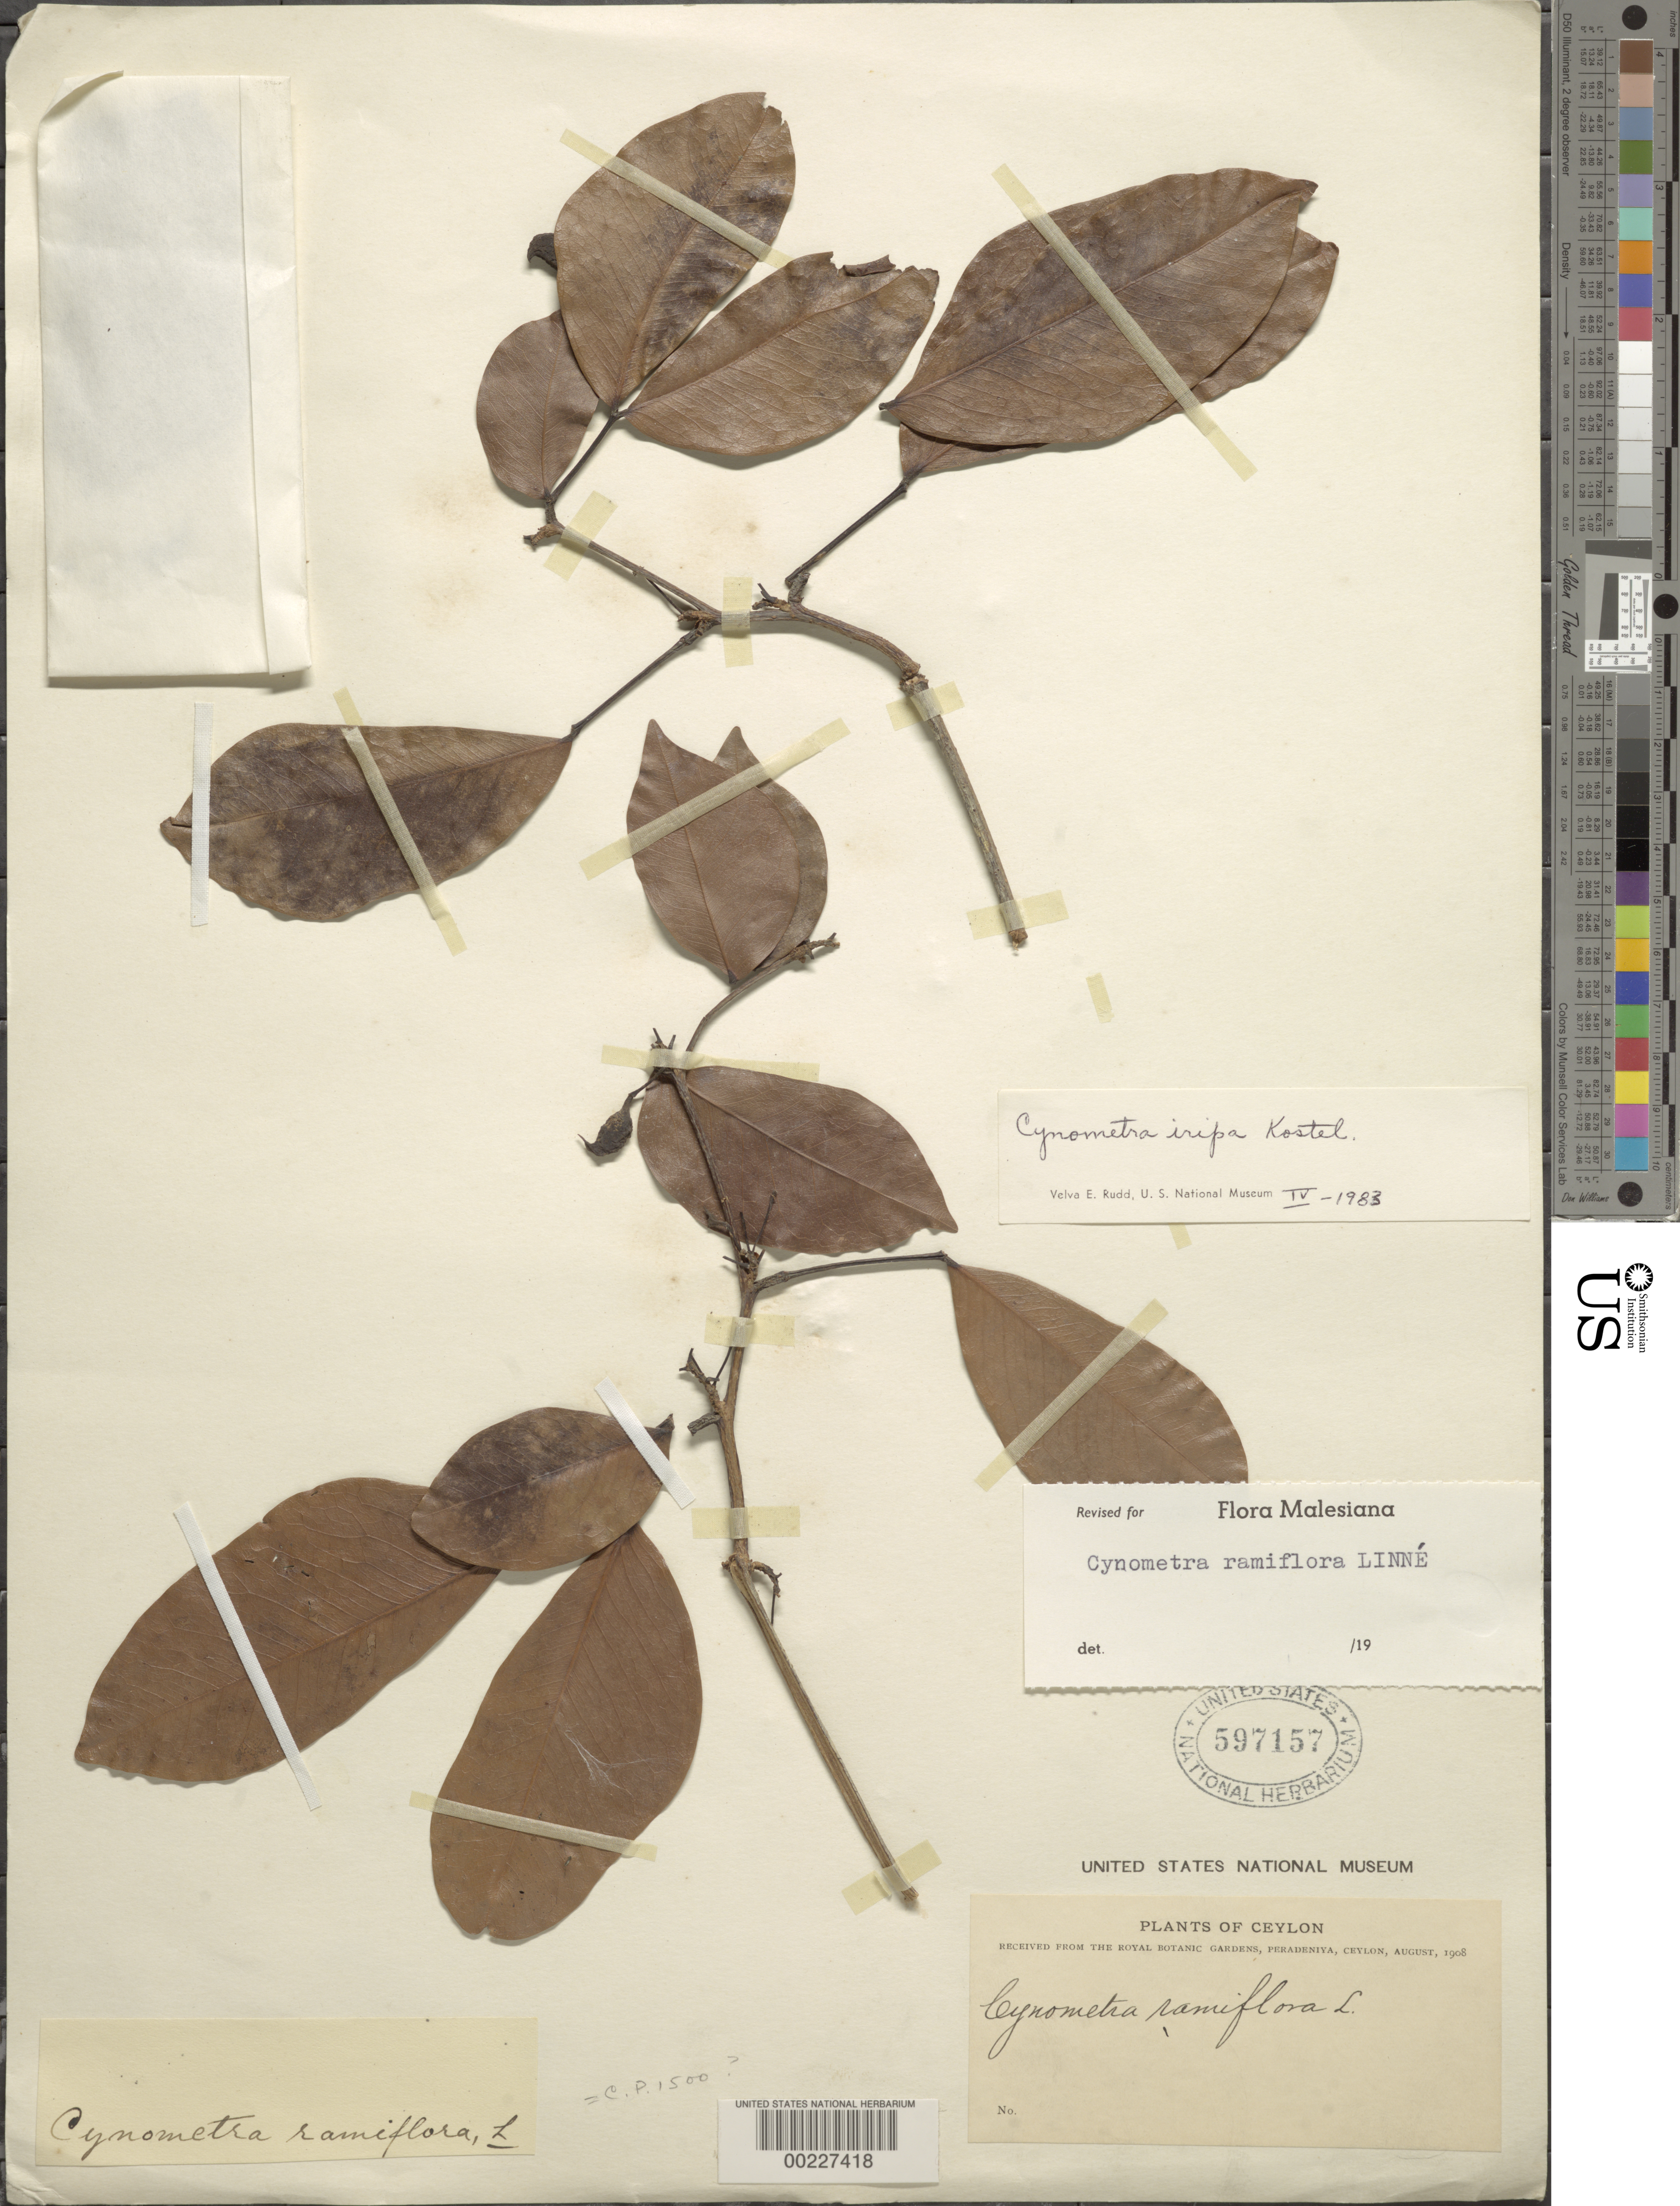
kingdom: Plantae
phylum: Tracheophyta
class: Magnoliopsida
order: Fabales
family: Fabaceae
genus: Cynometra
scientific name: Cynometra iripa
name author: Kostel.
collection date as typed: Aug 1908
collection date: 1908-08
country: Sri Lanka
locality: Royal botanic gardens, peradeniya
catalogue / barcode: US 597157